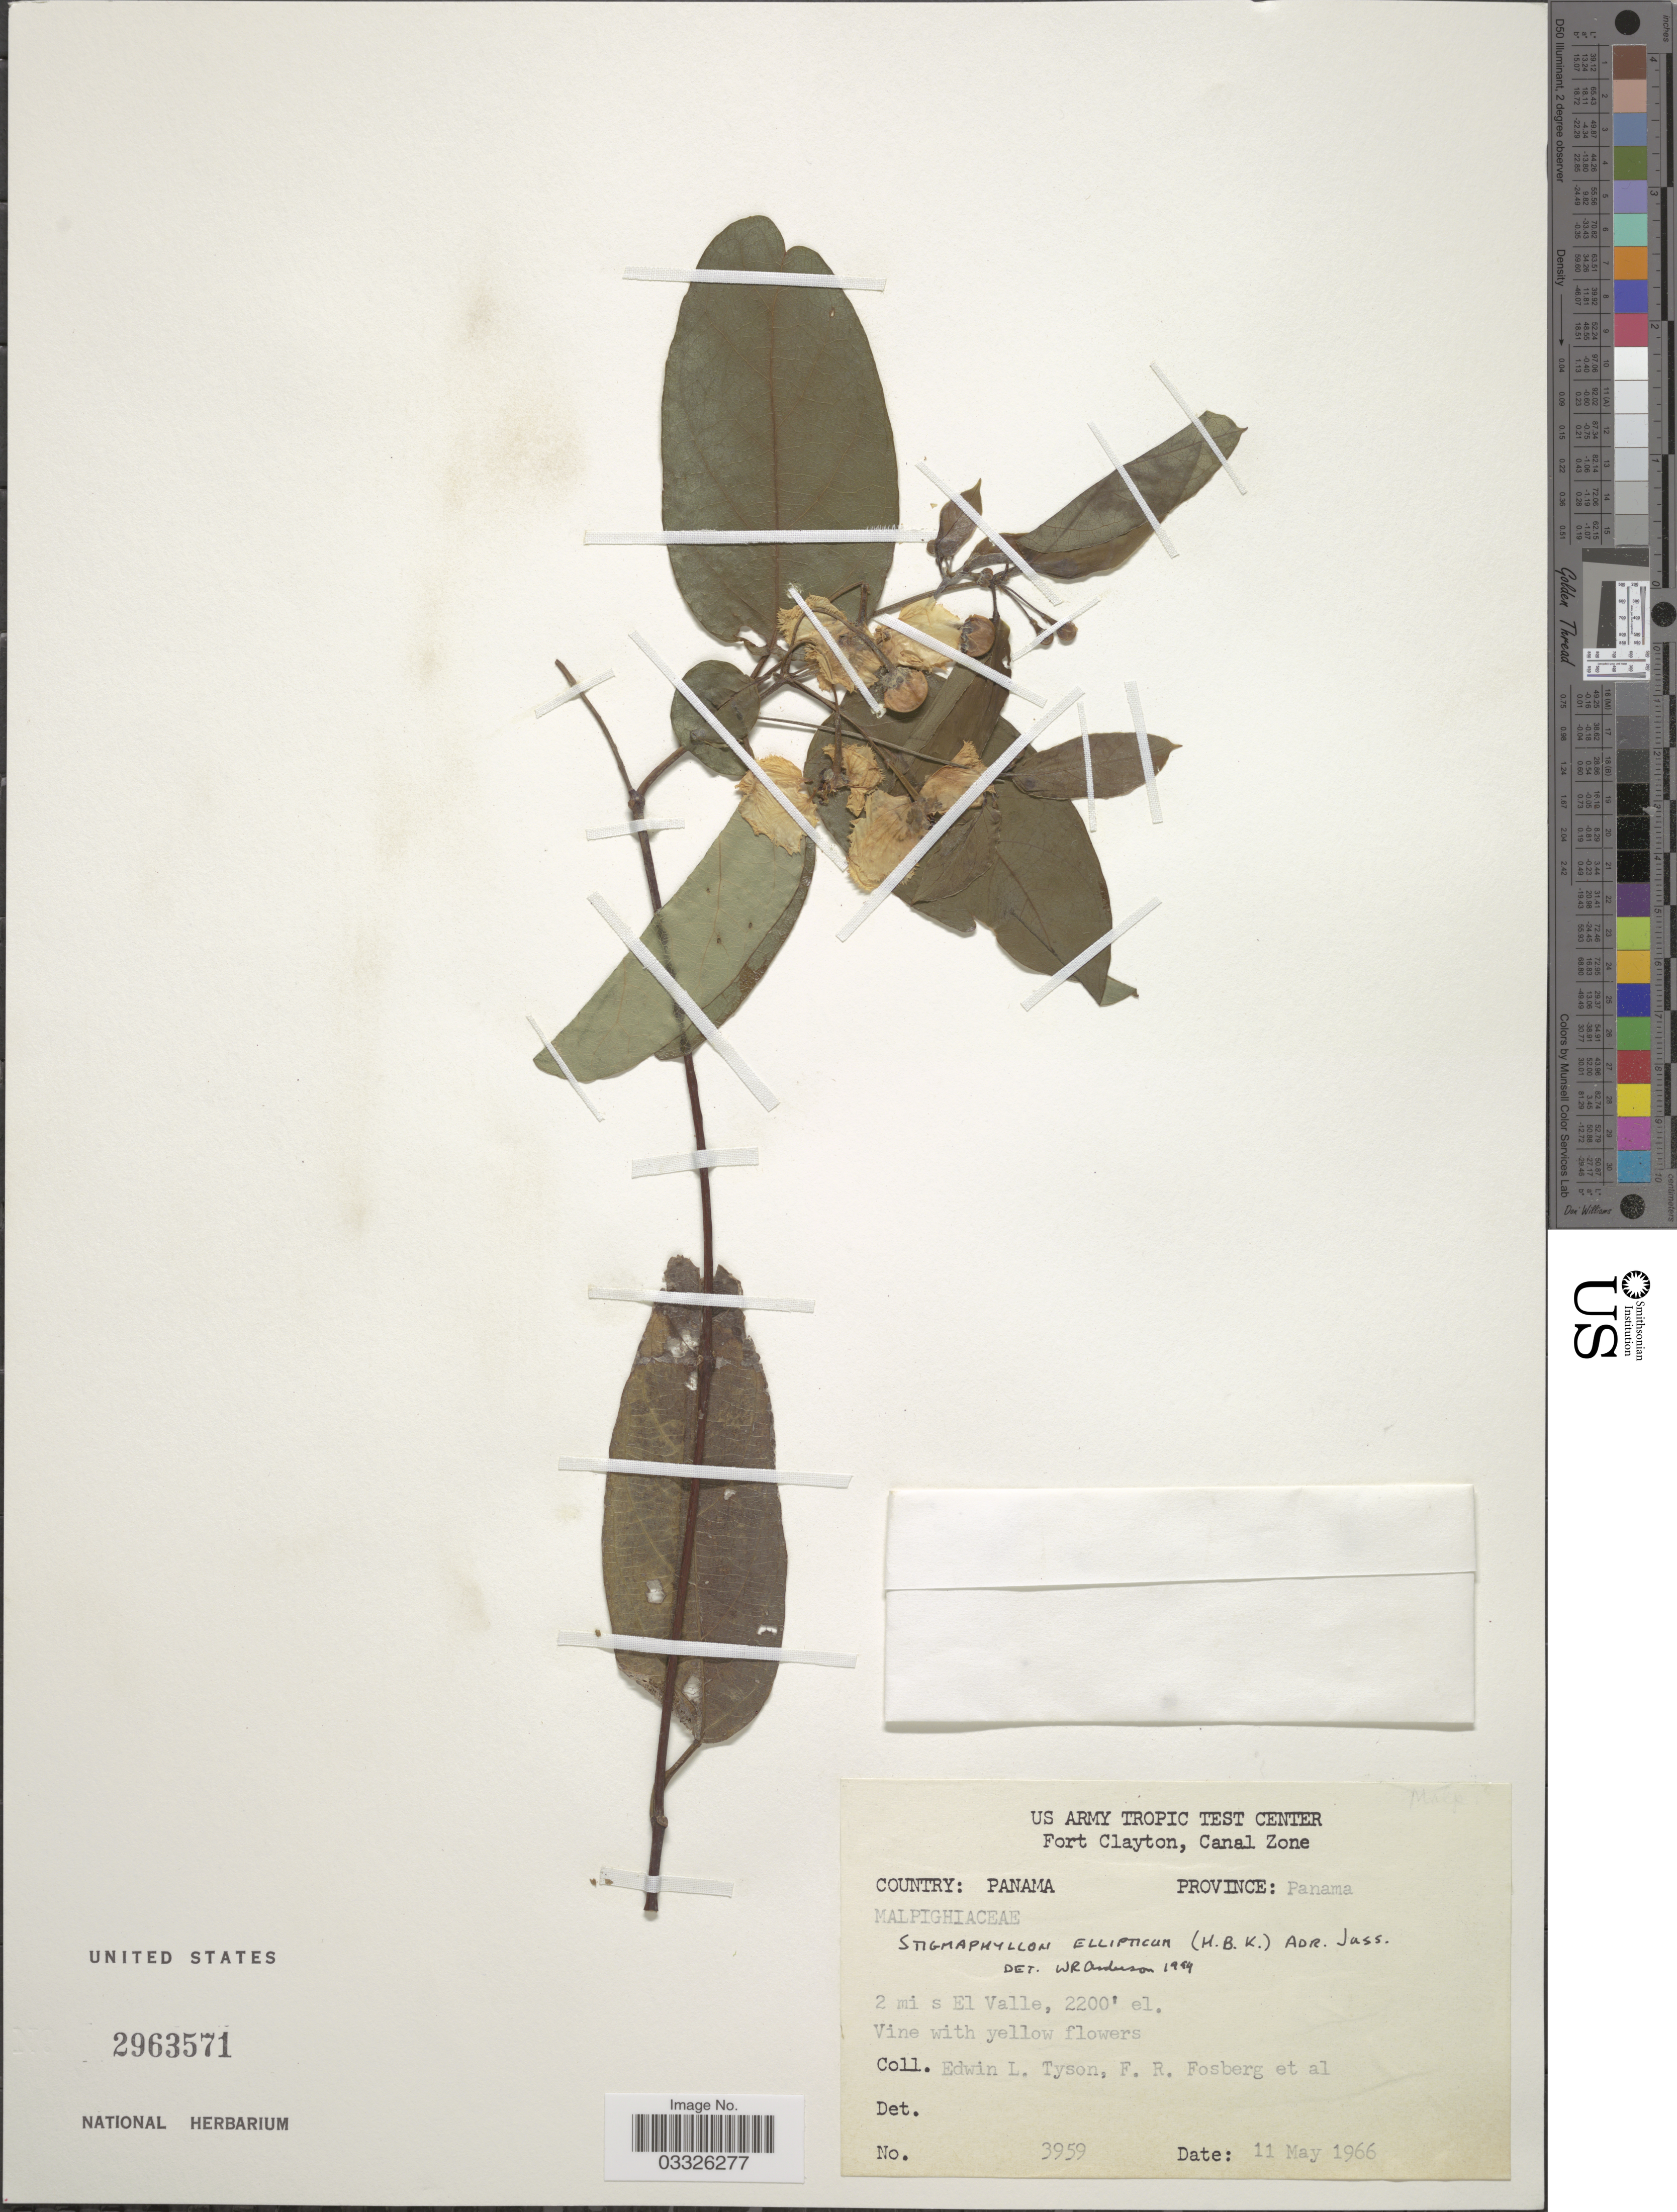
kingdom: Plantae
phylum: Tracheophyta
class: Magnoliopsida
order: Malpighiales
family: Malpighiaceae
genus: Stigmaphyllon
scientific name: Stigmaphyllon ellipticum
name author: (Kunth) A. Juss.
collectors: E. L. Tyson, F. R. Fosberg & et al.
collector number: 3959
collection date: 1966-05-11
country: Panama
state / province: Panamá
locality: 2 mi s El Valle.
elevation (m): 671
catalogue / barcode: US 2963571